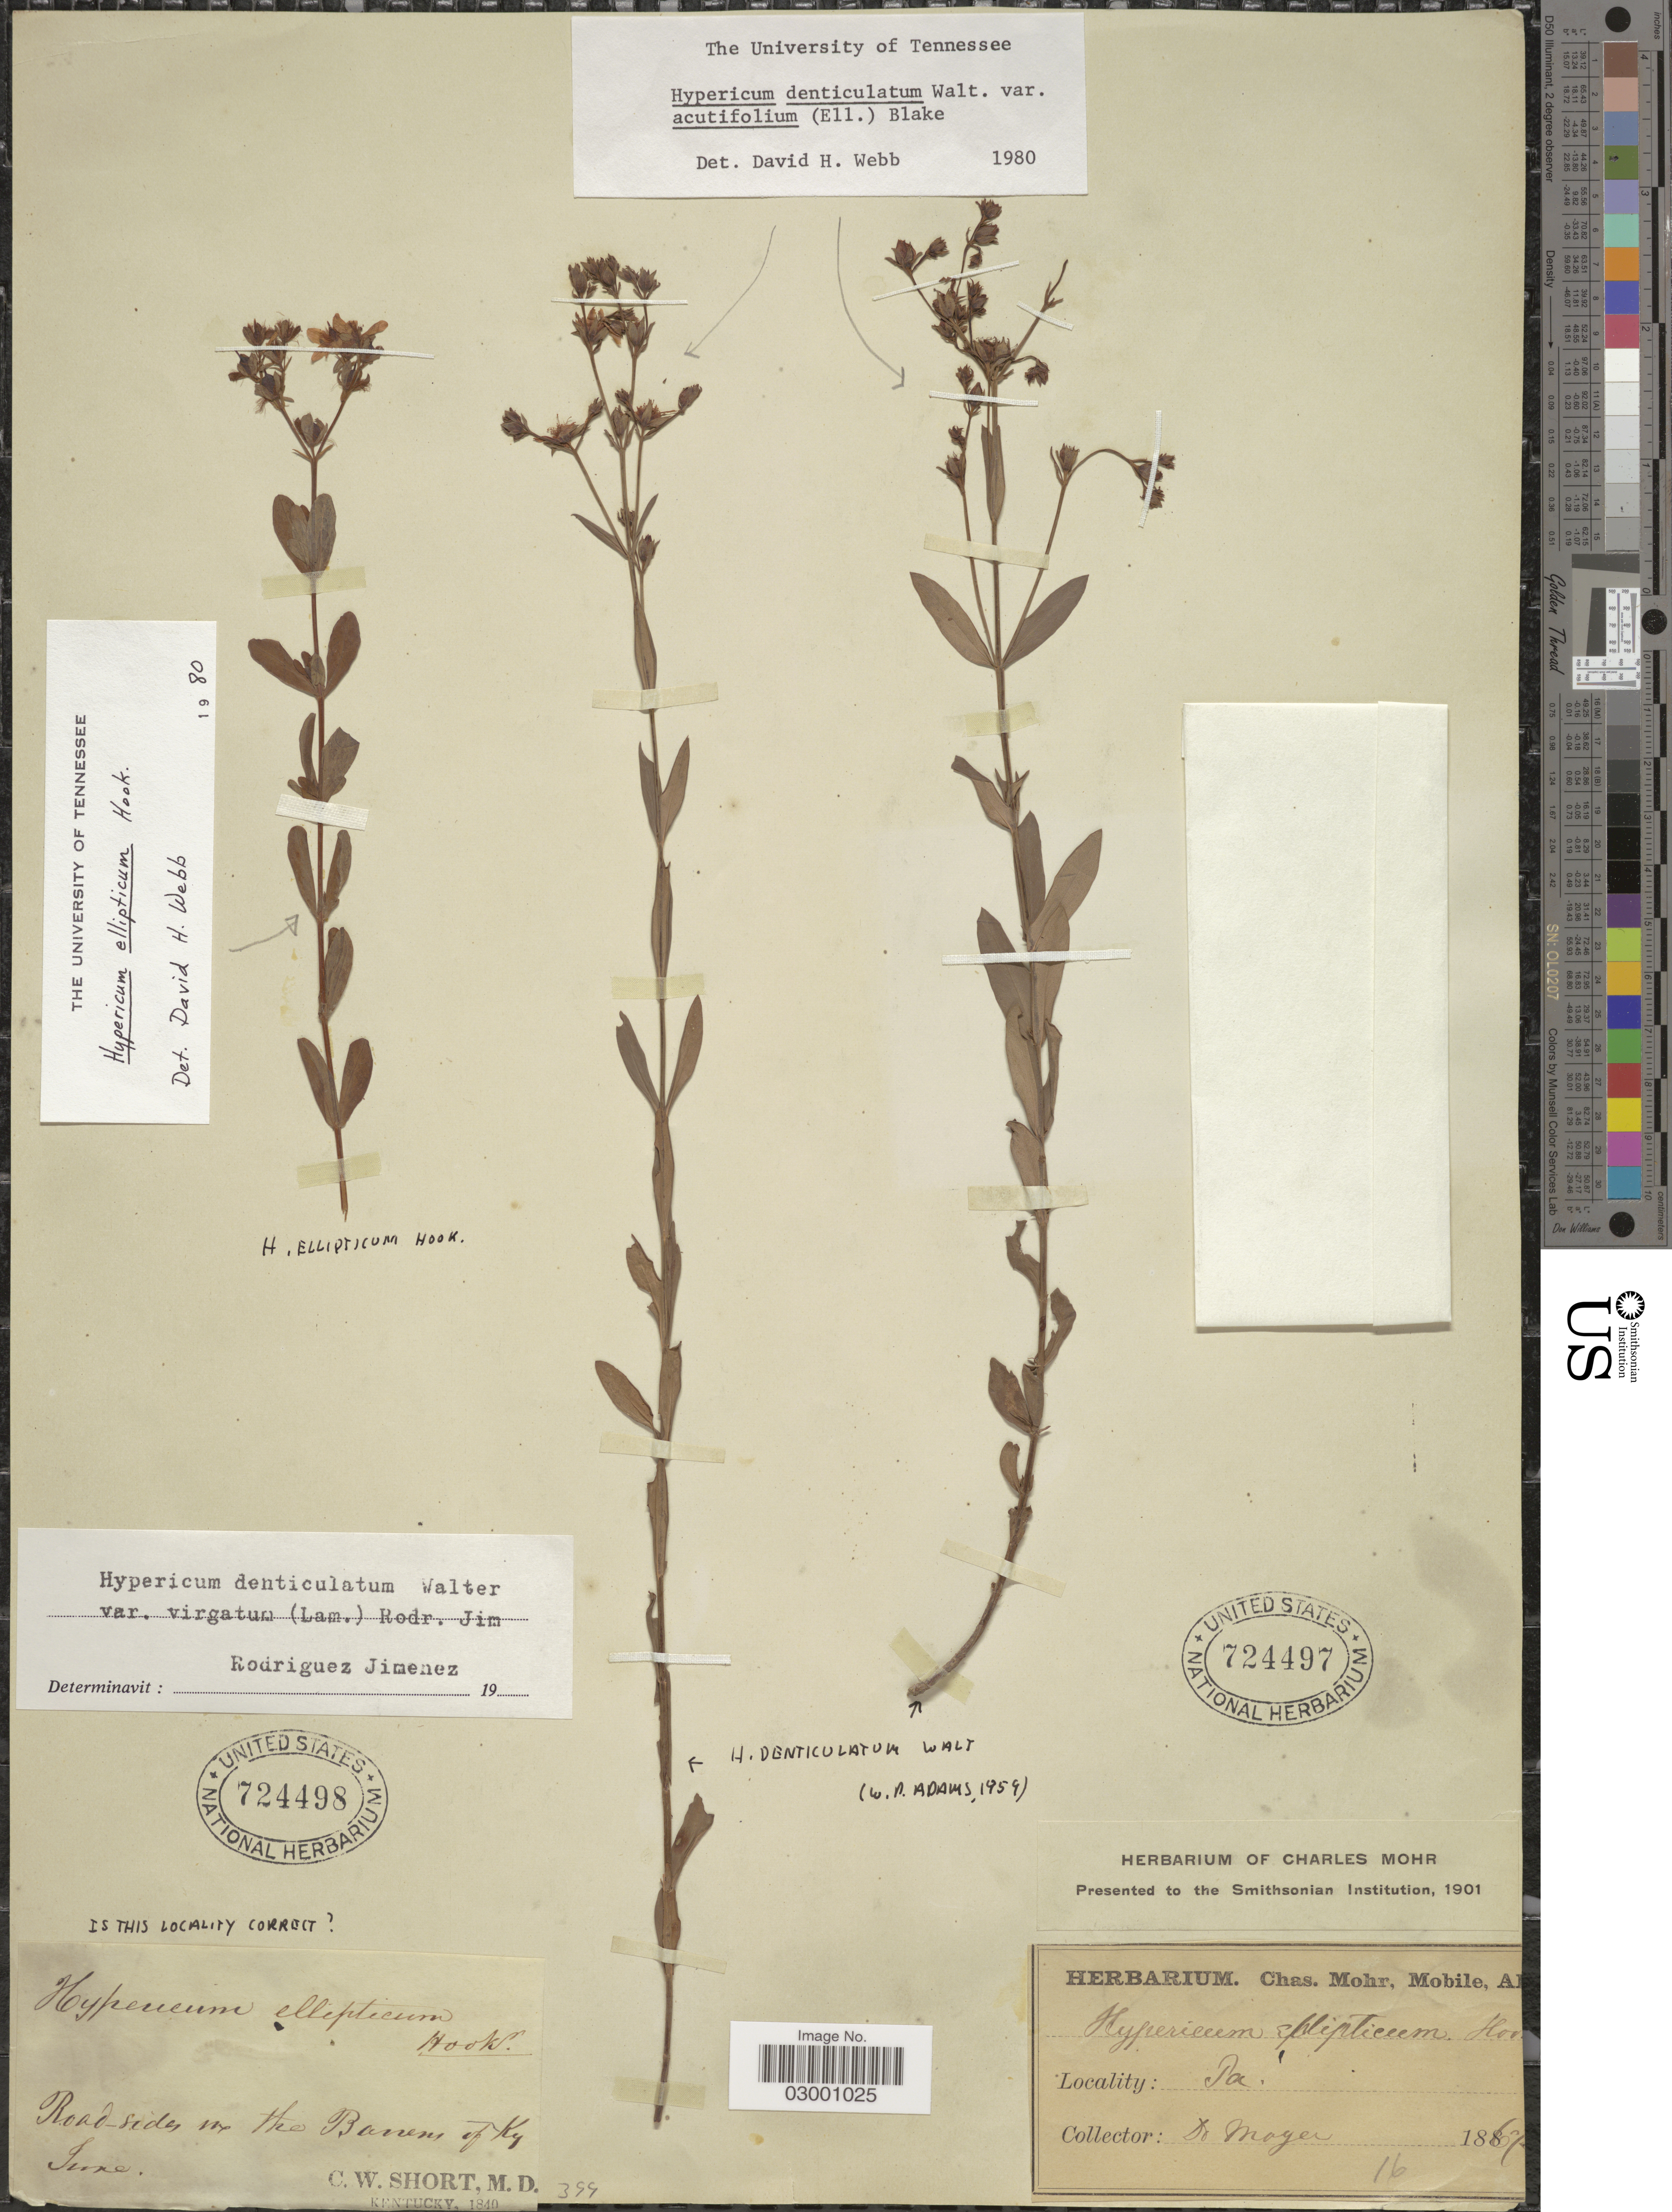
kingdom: Plantae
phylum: Tracheophyta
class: Magnoliopsida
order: Malpighiales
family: Hypericaceae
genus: Hypericum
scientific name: Hypericum ellipticum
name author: Hook.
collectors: Moyer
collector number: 16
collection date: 1867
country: United States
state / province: Pennsylvania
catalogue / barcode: US 724497-2